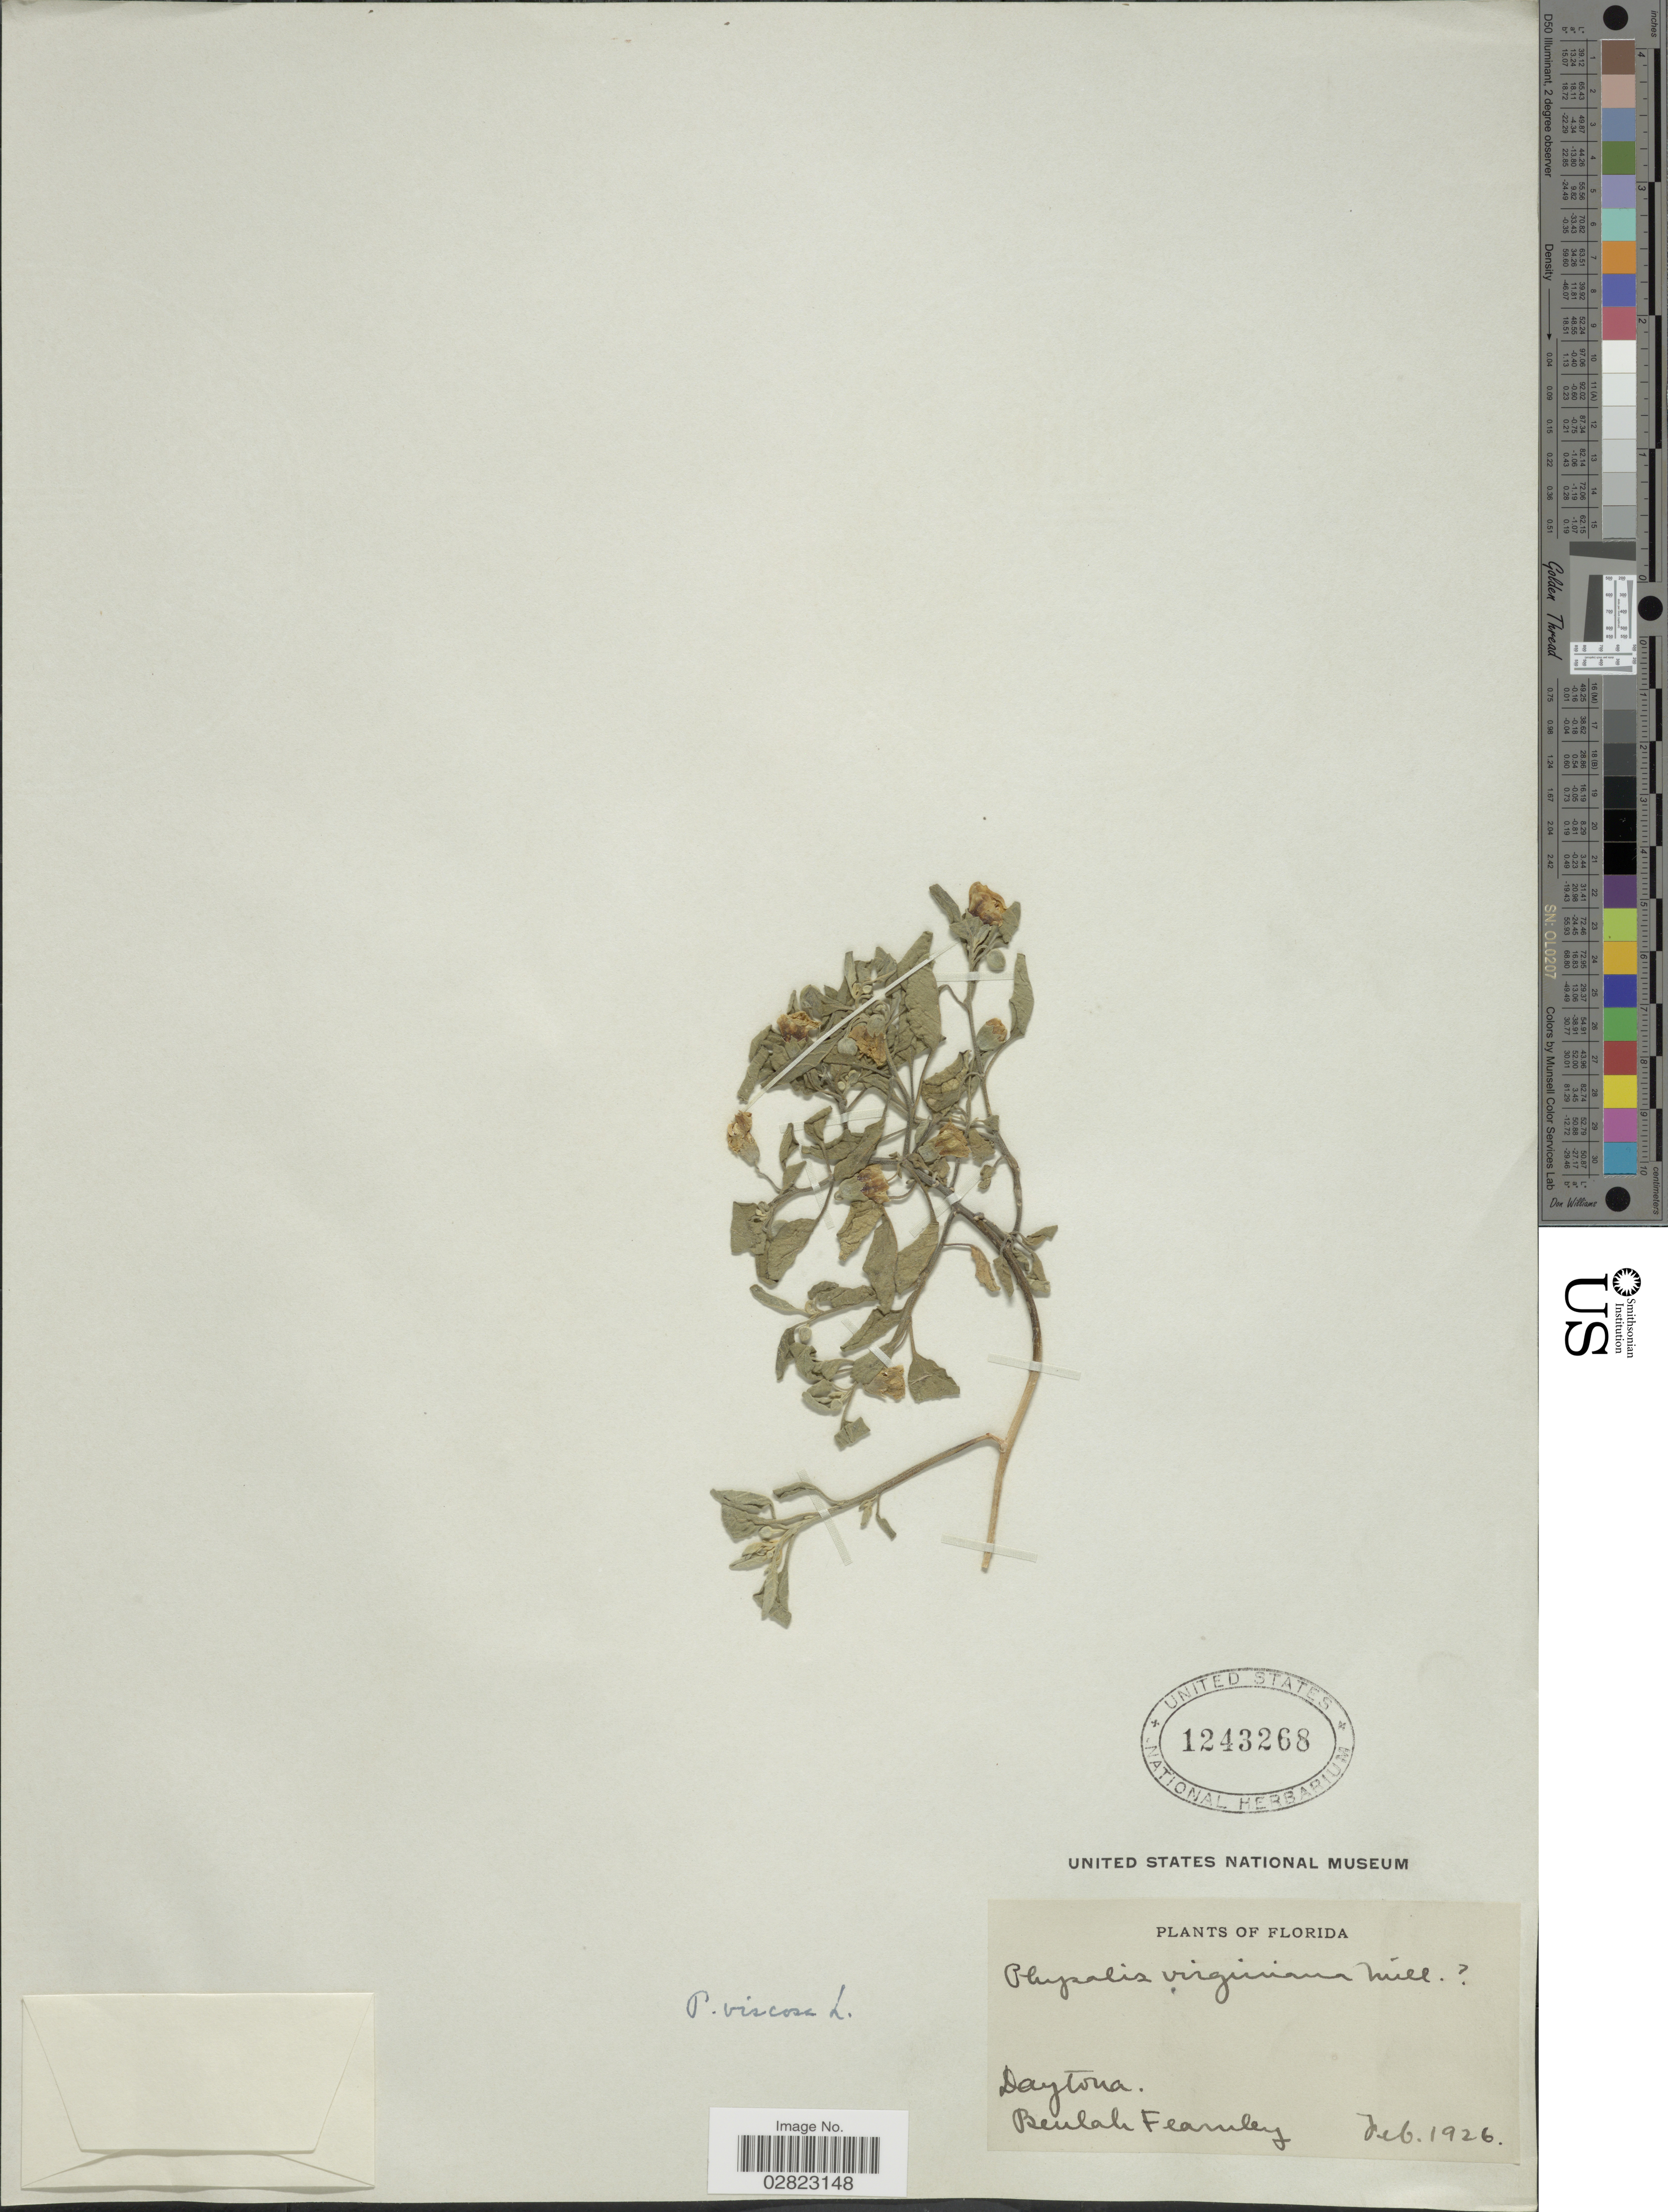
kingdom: Plantae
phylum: Tracheophyta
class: Magnoliopsida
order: Solanales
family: Solanaceae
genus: Physalis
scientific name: Physalis ciliosa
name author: Rydb.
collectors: B. Fearuley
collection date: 1926-02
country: United States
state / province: Florida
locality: Daytona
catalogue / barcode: US 1243268